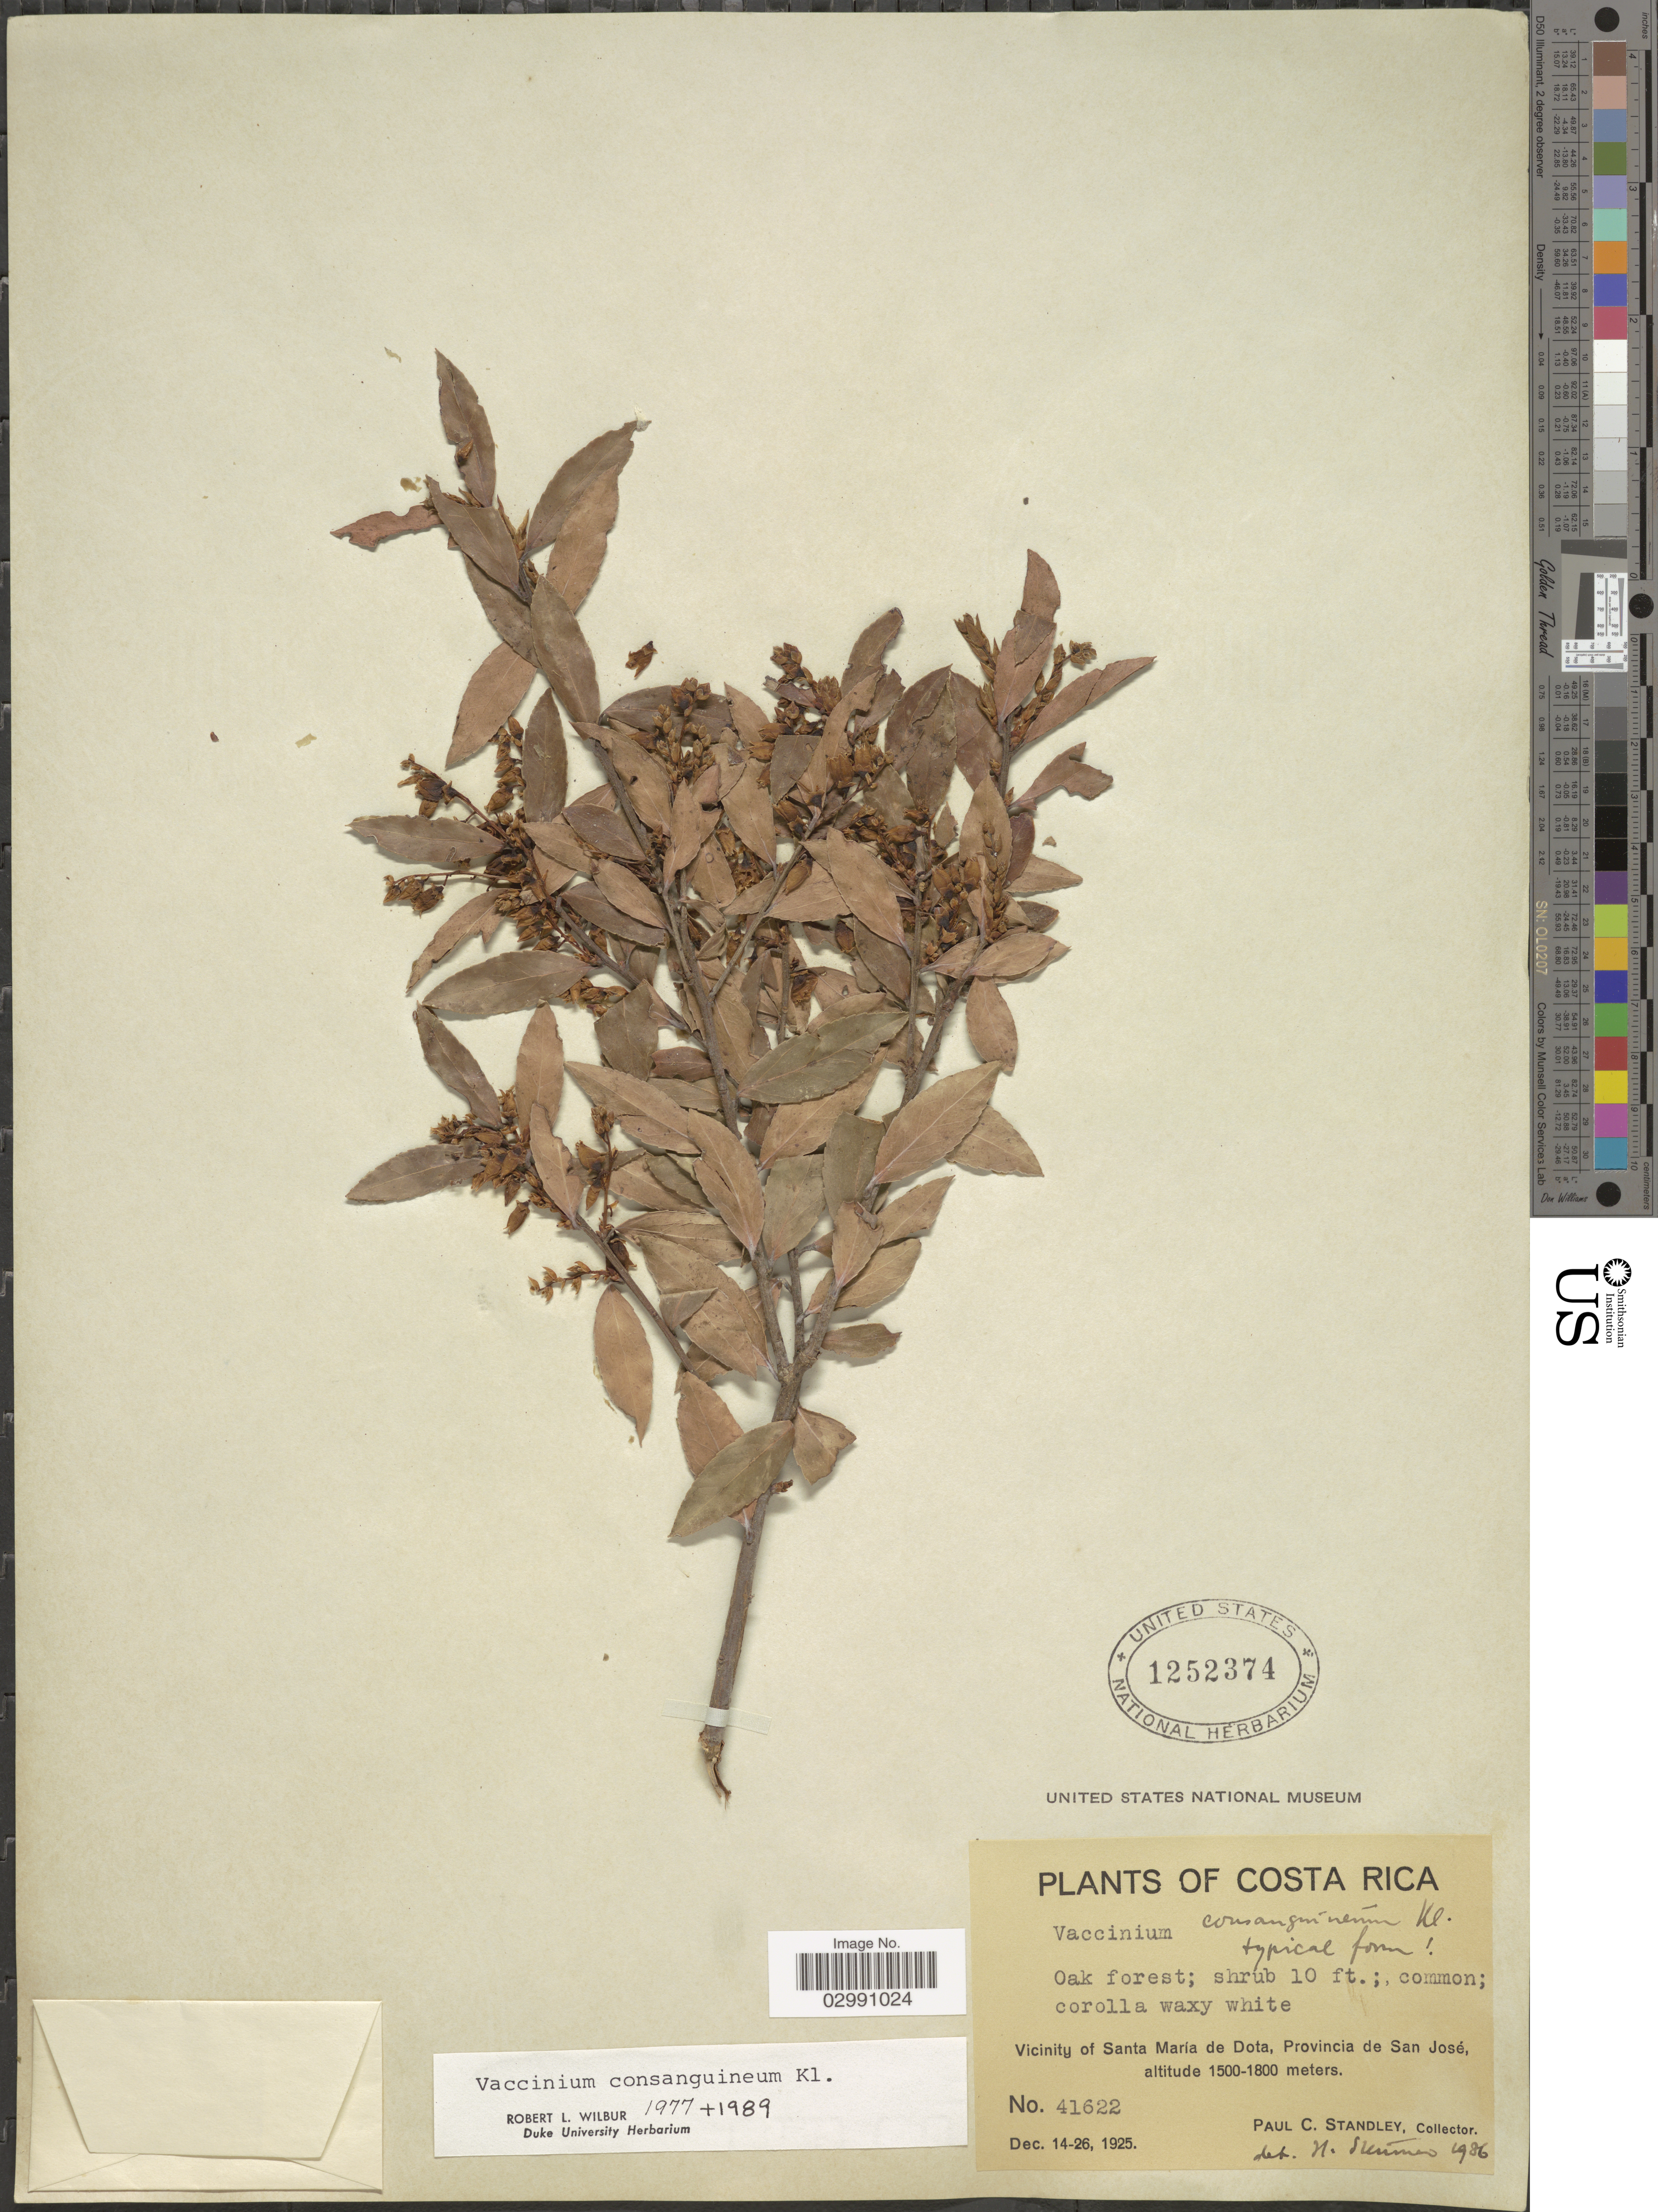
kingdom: Plantae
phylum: Tracheophyta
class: Magnoliopsida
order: Ericales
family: Ericaceae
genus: Vaccinium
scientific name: Vaccinium consanguineum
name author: Klotzsch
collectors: P. C. Standley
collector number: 41622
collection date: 1925-12-14/1925-12-26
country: Costa Rica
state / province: San José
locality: Vicinity of Santa María de Dota.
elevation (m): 1500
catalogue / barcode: US 1252374